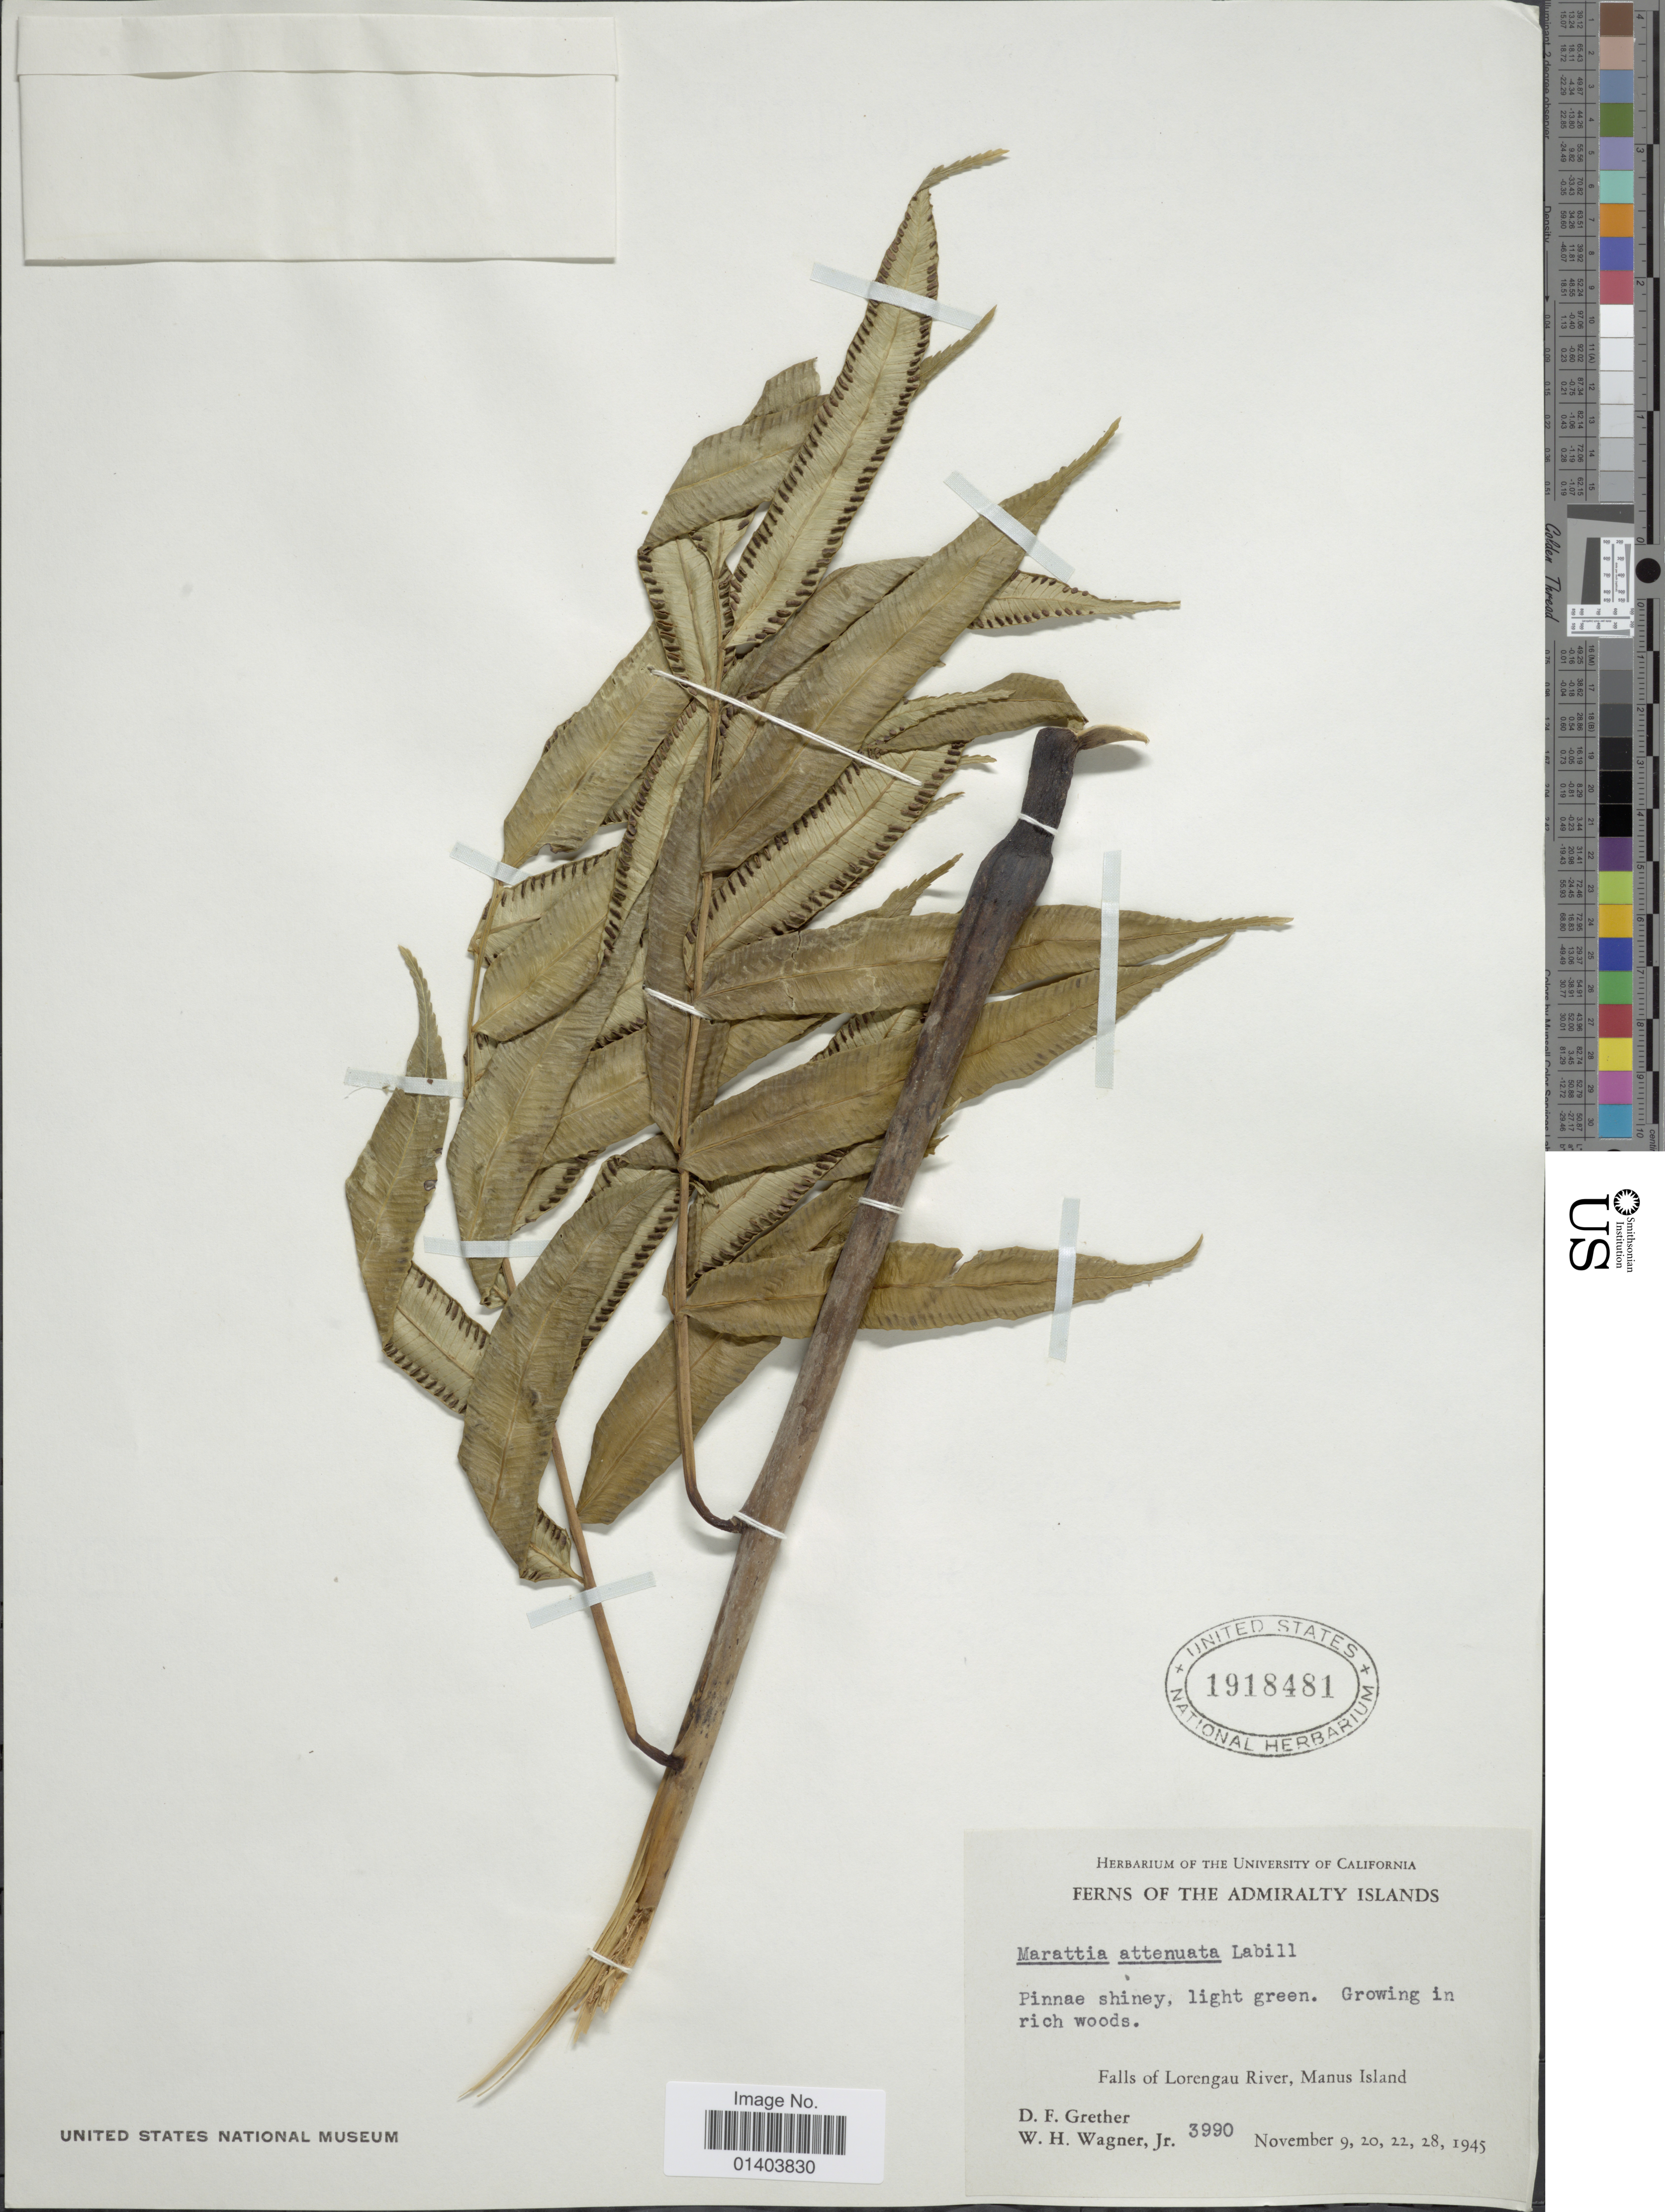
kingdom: Plantae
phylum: Tracheophyta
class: Polypodiopsida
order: Marattiales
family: Marattiaceae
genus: Ptisana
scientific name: Ptisana attenuata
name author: (Labill.) Murdock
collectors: D. F. Grether & W. H. Wagner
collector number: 3990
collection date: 1945-11-09/1945-11-28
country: Papua New Guinea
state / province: Manus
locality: Falls of LOrengau River, manus Island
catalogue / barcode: US 1918481